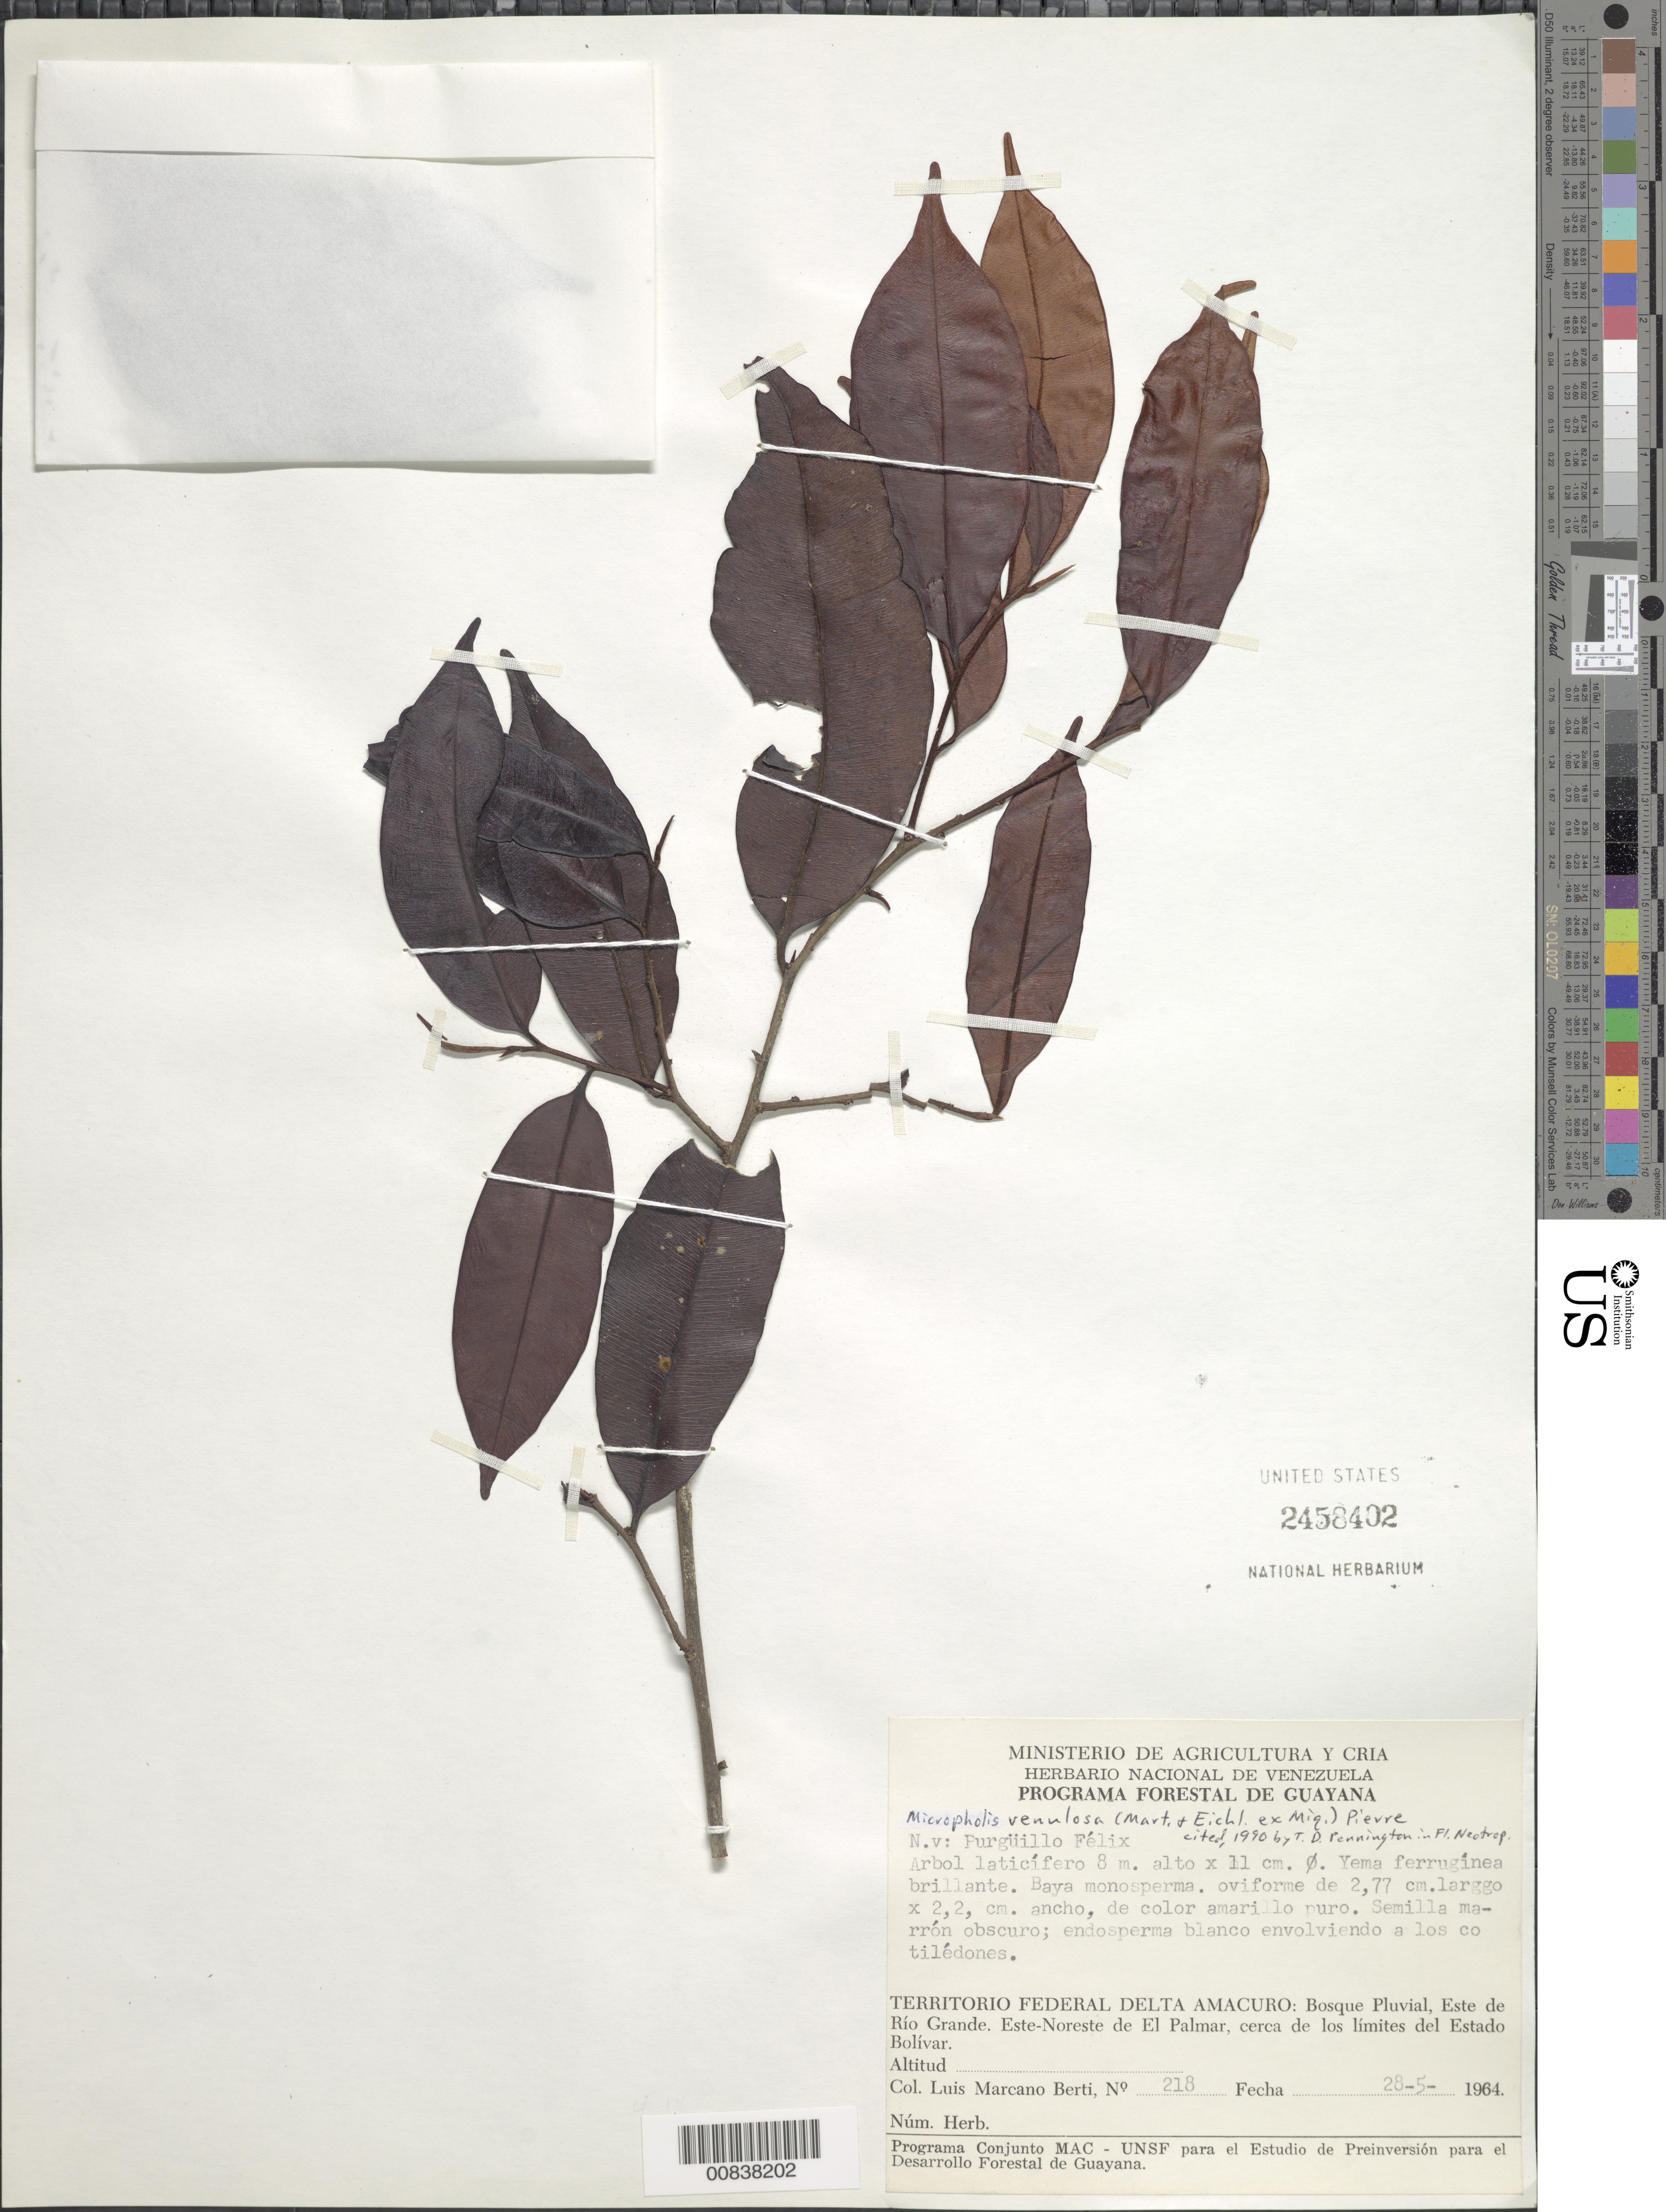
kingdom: Plantae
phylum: Tracheophyta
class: Magnoliopsida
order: Ericales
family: Sapotaceae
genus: Micropholis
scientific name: Micropholis venulosa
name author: (Mart. & Eichler) Pierre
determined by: Pennington, T. D., (K)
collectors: L. Marcano-Berti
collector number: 218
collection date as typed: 28-May-64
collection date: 1964-05-28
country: Venezuela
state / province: Delta Amacuro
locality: Este de Río Grande, ENE de El Palmar, cerca de los limites del Estado Bolívar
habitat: Bosque pluvial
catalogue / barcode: US 2458402